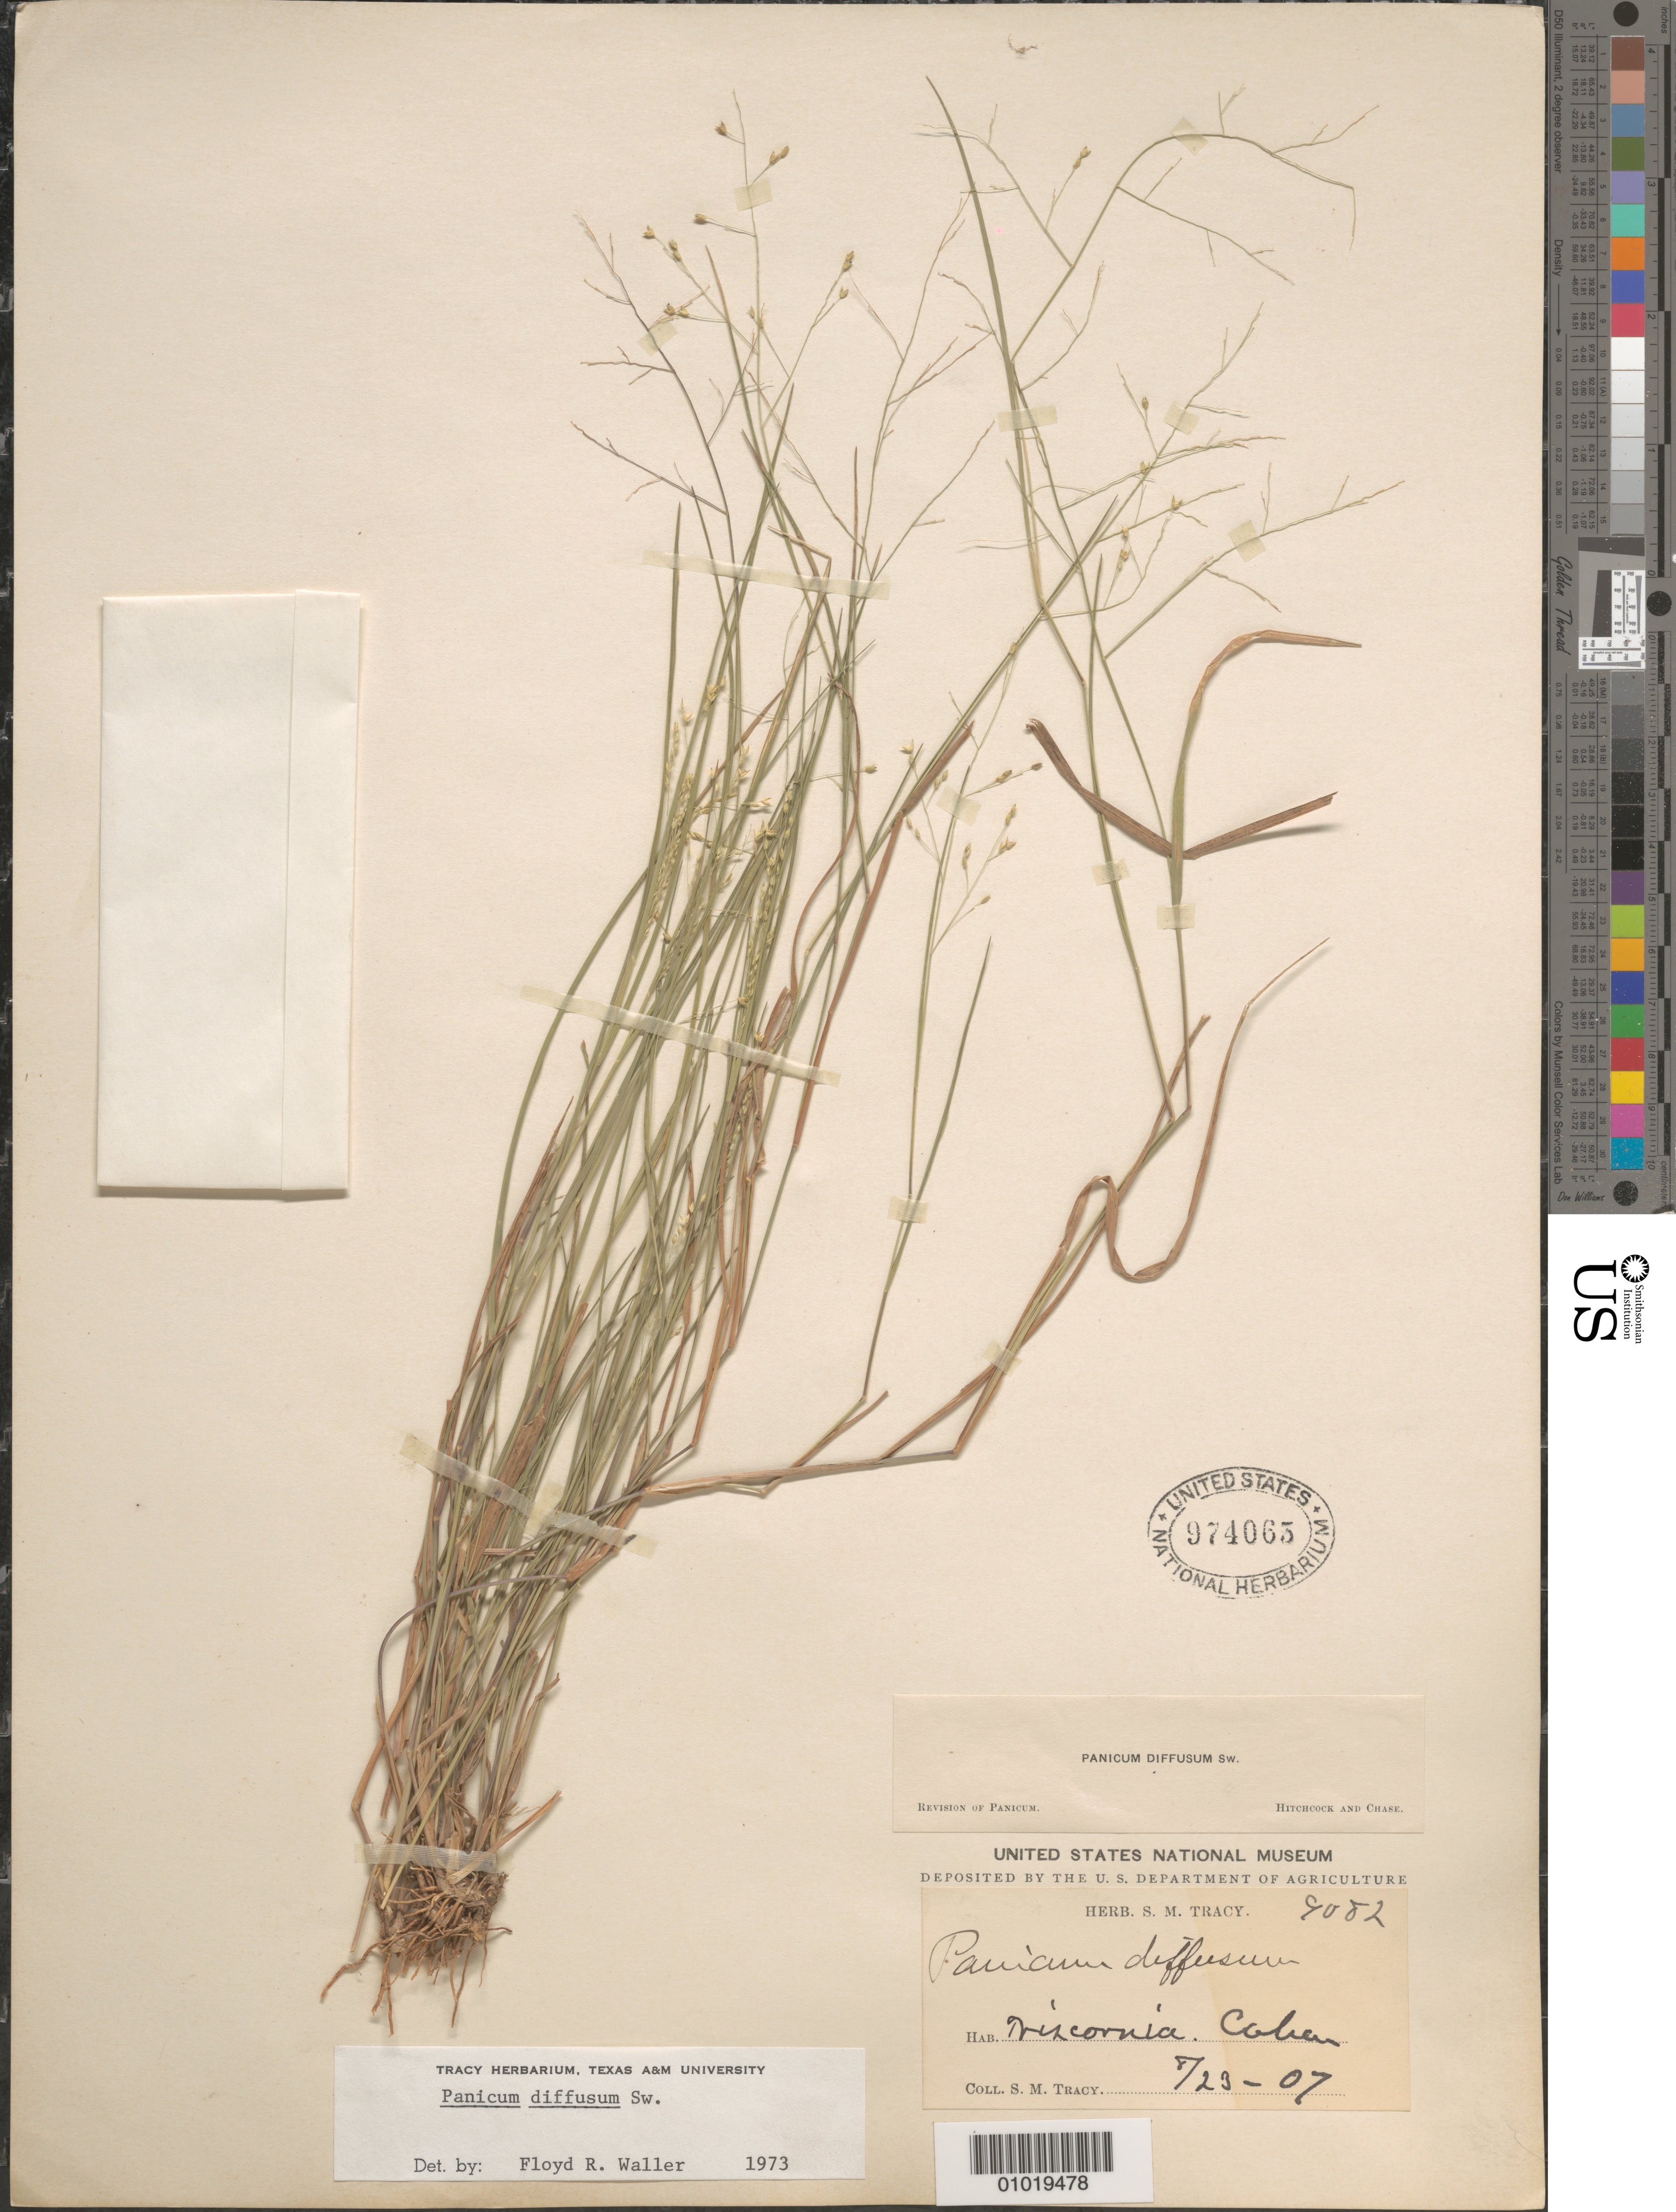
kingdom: Plantae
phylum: Tracheophyta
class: Liliopsida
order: Poales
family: Poaceae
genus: Panicum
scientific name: Panicum diffusum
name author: Sw.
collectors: S. M. Tracy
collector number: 9082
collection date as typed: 23 Jul 1907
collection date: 1907-07-23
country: Cuba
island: Cuba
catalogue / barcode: US 974065